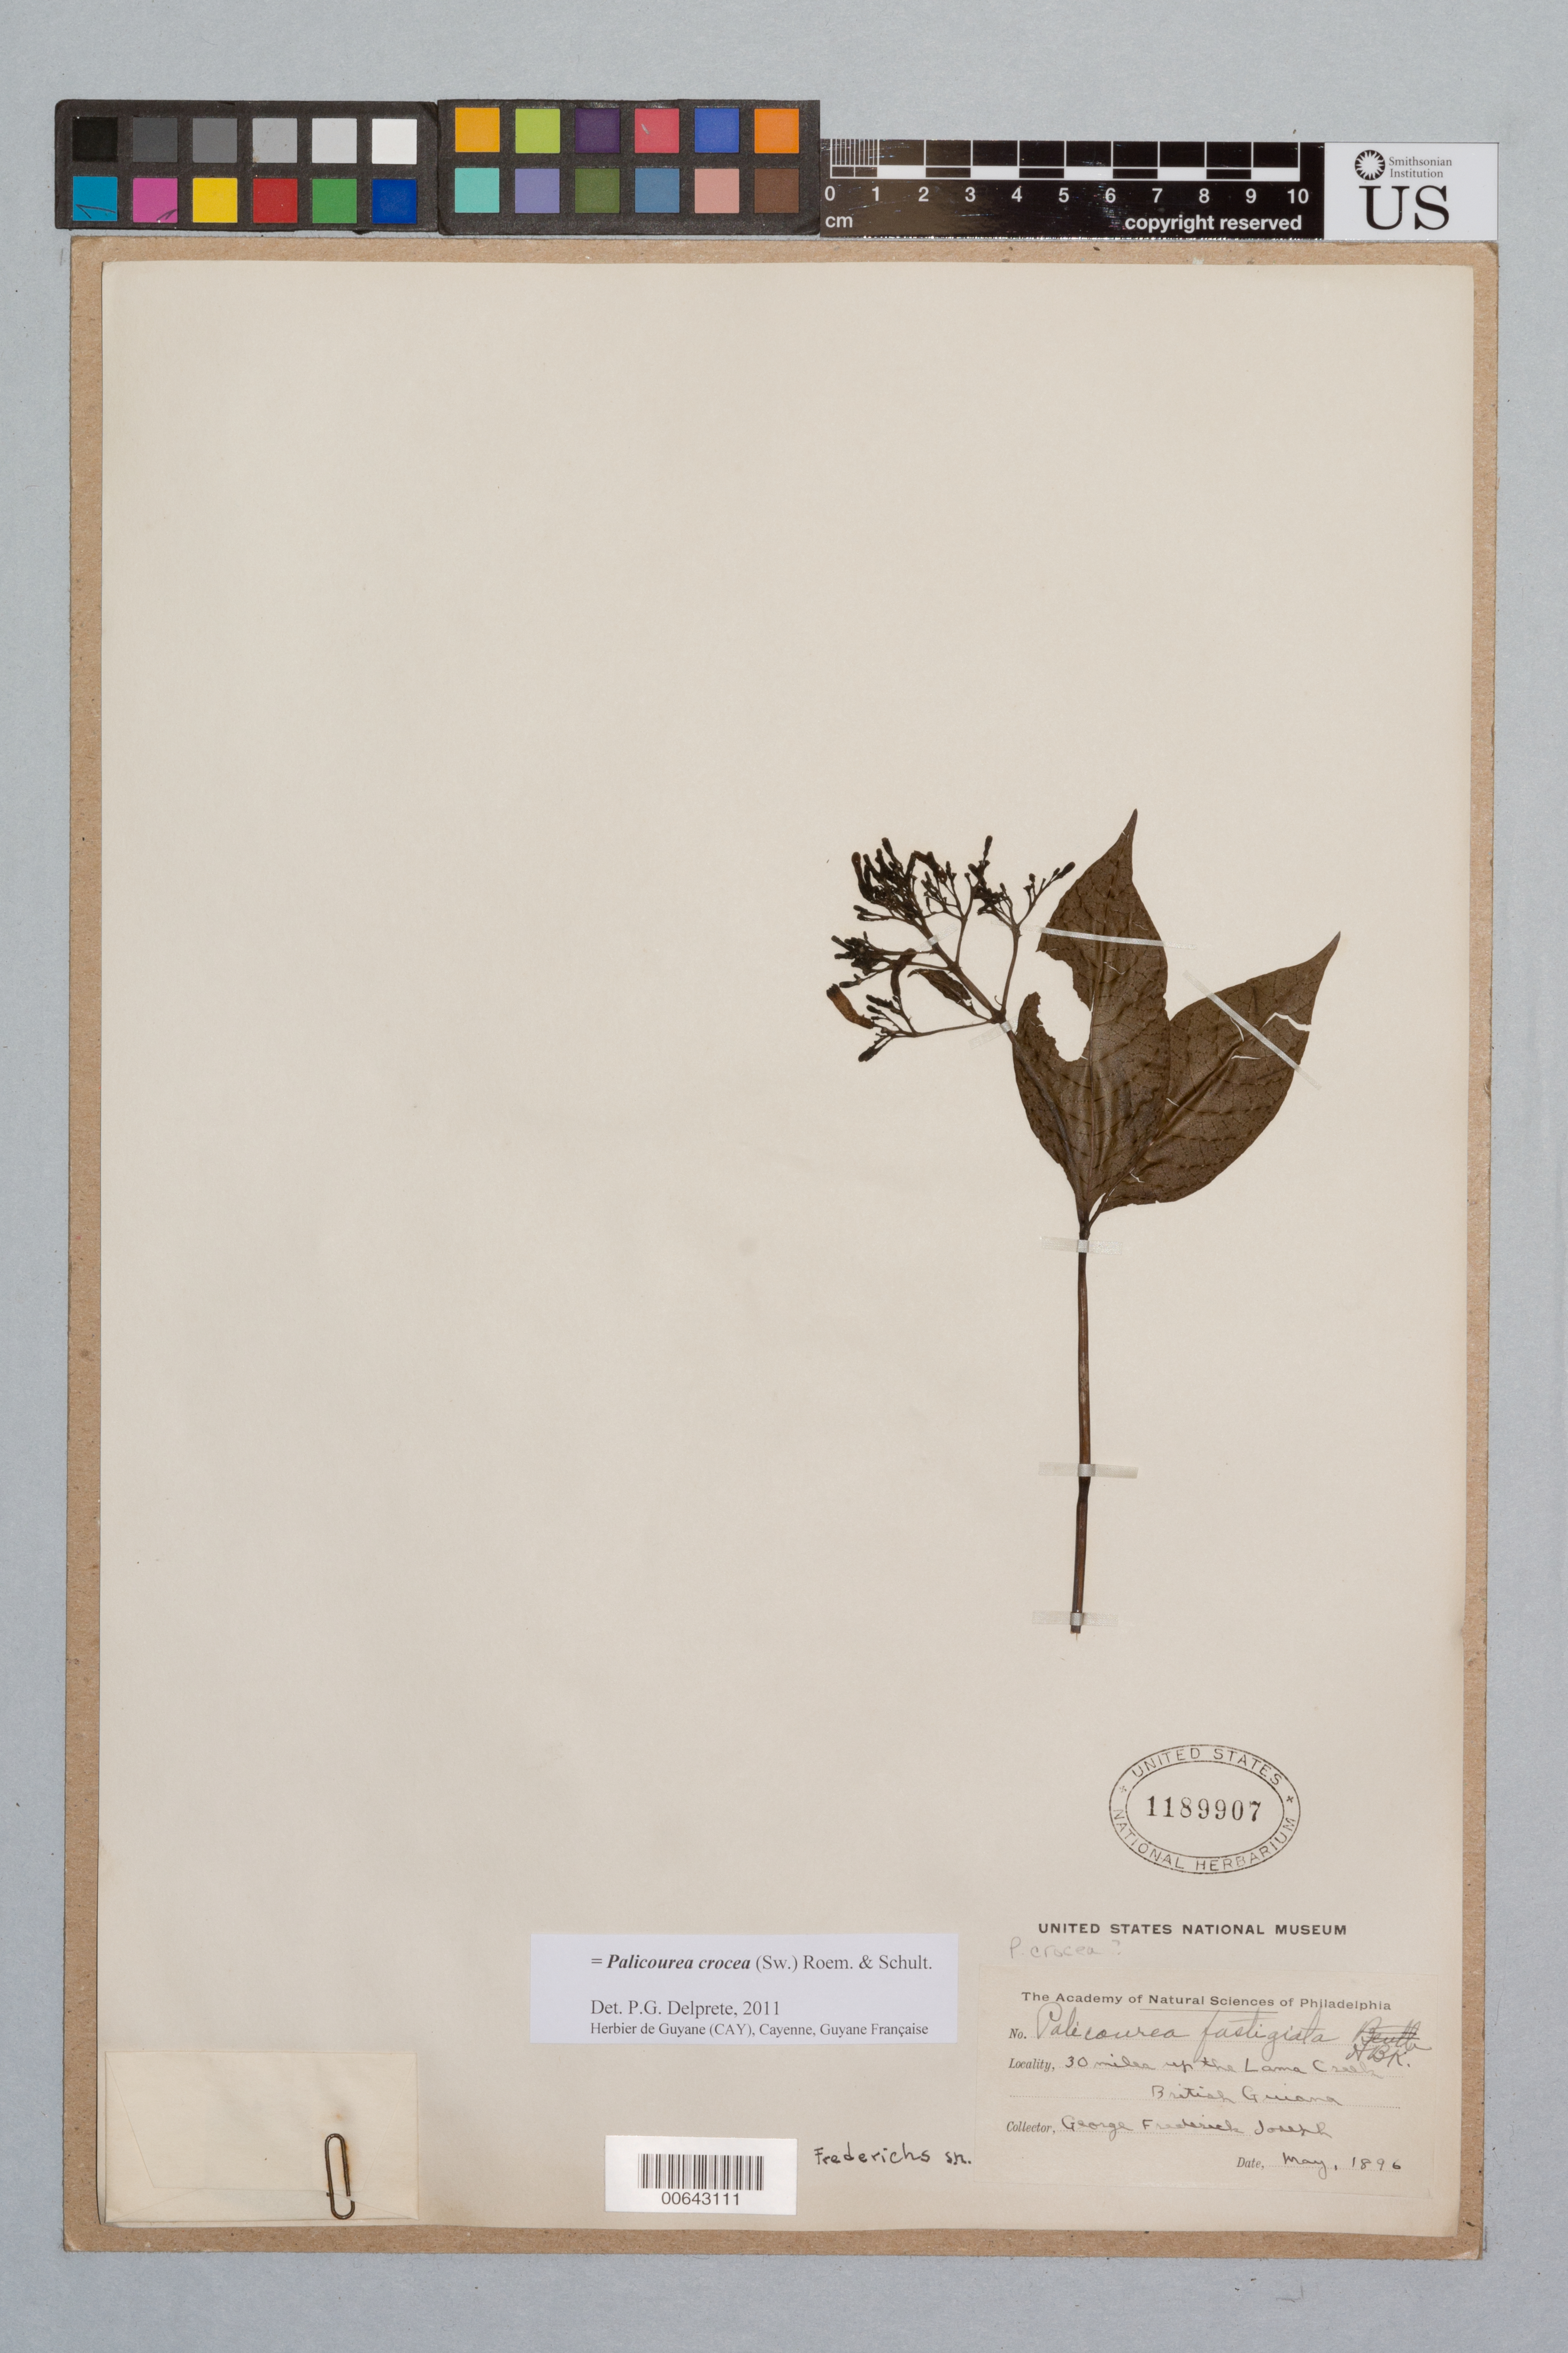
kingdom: Plantae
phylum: Tracheophyta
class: Magnoliopsida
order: Gentianales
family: Rubiaceae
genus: Palicourea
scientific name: Palicourea crocea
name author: (Sw.) Schult.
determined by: Delprete, P. G., Herb. de Guyane Cay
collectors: G. Joseph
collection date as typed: May-86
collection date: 1986-05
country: Guyana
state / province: Demerara-Mahaica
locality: Lama Creek, 30 mi. along creek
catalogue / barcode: US 1189907